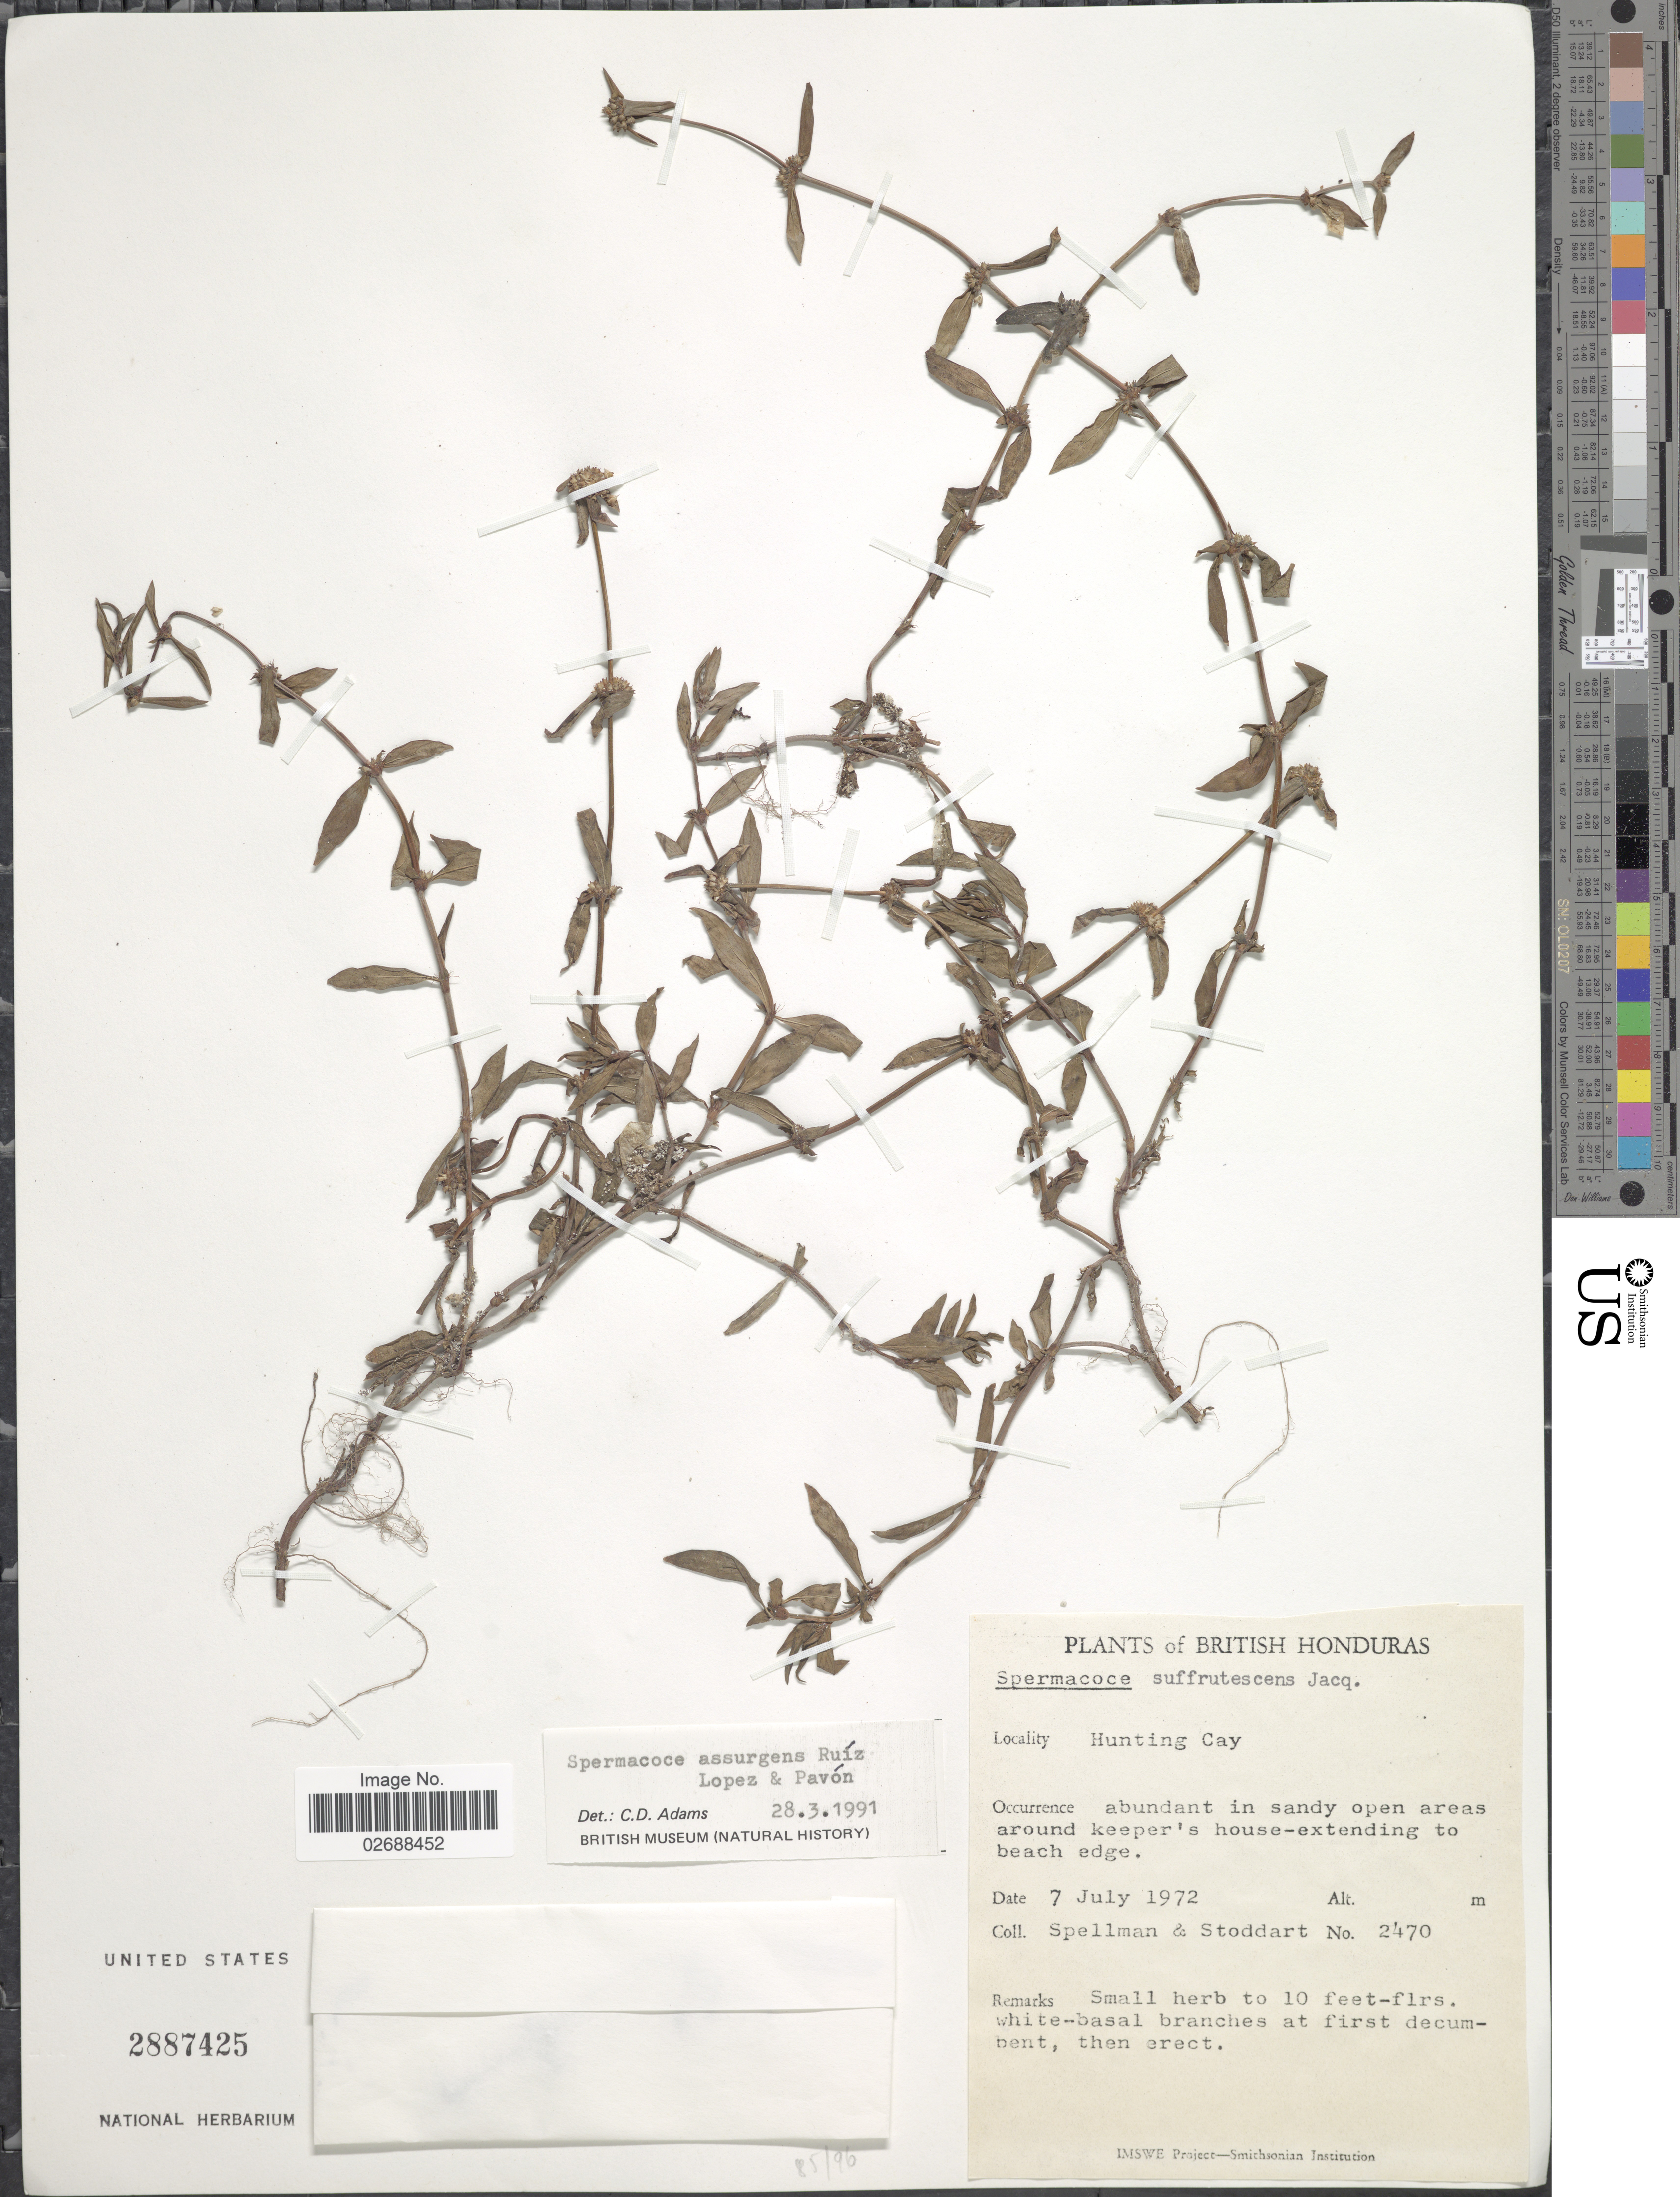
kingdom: Plantae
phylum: Tracheophyta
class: Magnoliopsida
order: Gentianales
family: Rubiaceae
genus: Spermacoce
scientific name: Spermacoce assurgens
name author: Ruiz & Pav.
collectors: Spellman, -- & -. Stoddart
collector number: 2470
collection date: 1972-07-07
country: Belize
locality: British Honduras. Hunting Cay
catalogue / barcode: US 2887425